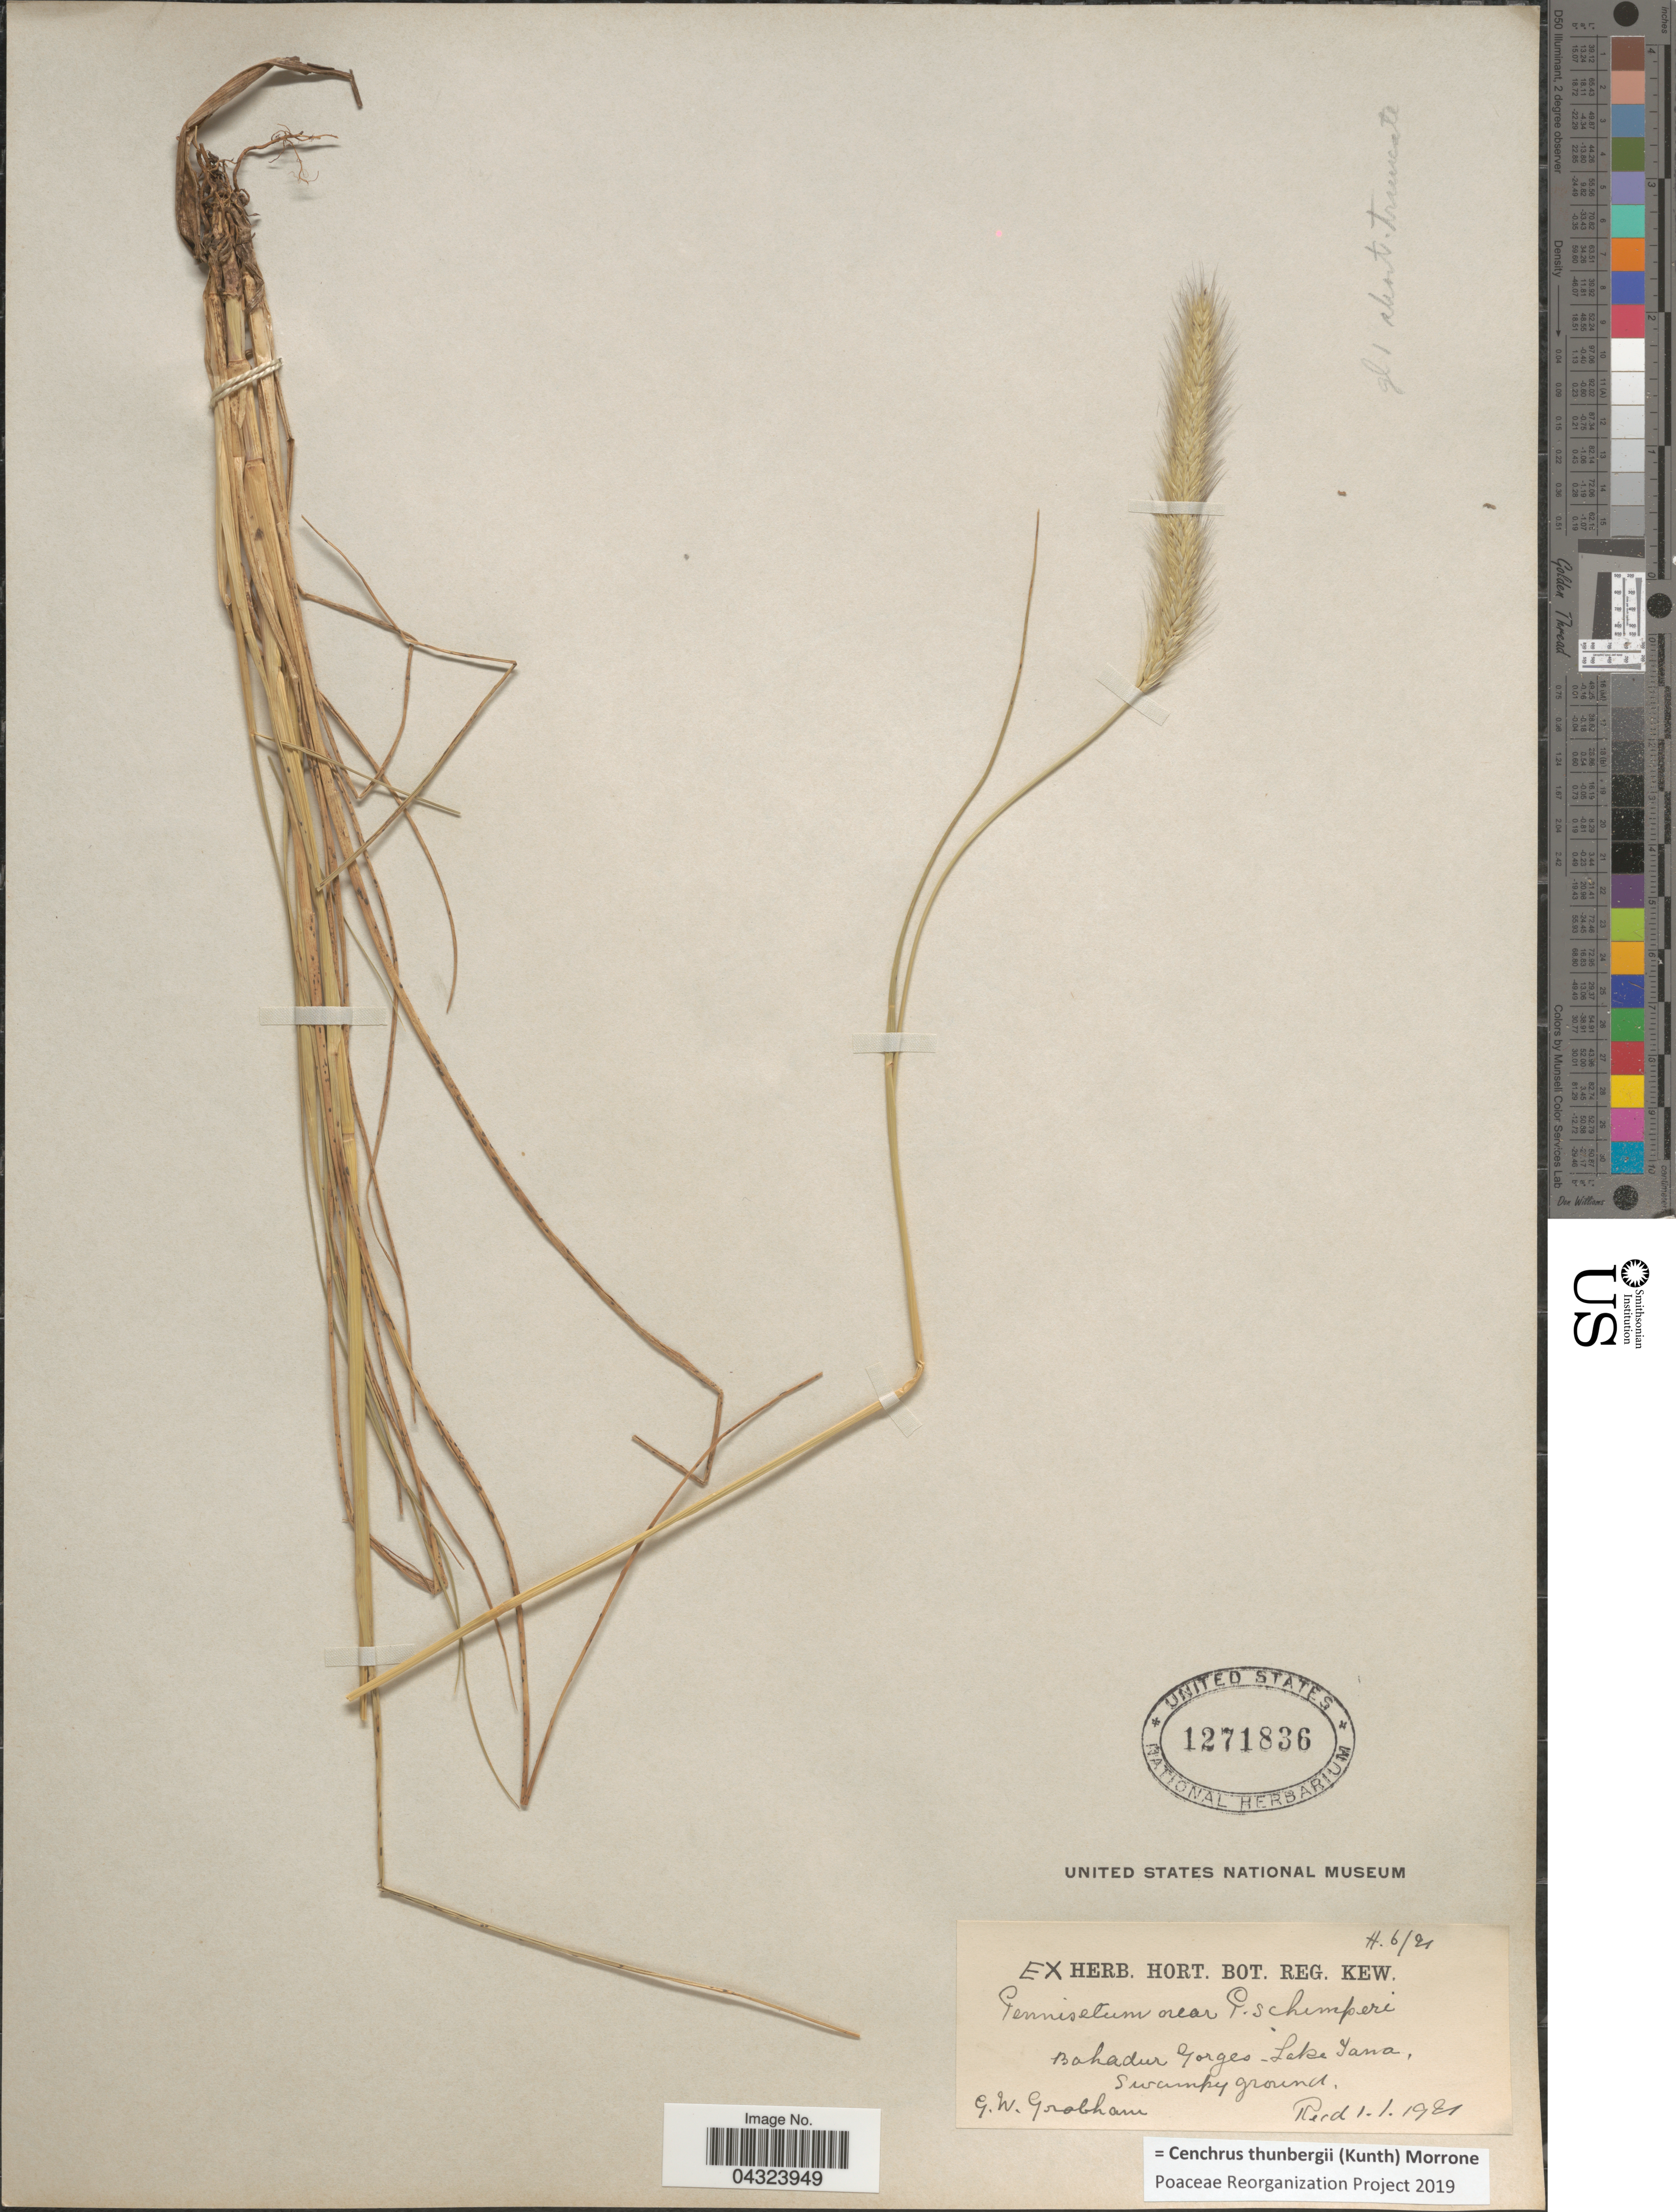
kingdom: Plantae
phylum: Tracheophyta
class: Liliopsida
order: Poales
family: Poaceae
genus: Cenchrus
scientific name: Cenchrus thunbergii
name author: (Kunth) Morrone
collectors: G. Grabham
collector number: H.6/91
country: Ethiopia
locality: Bahadur Gorges - Lake Tana.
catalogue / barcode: US 1271836